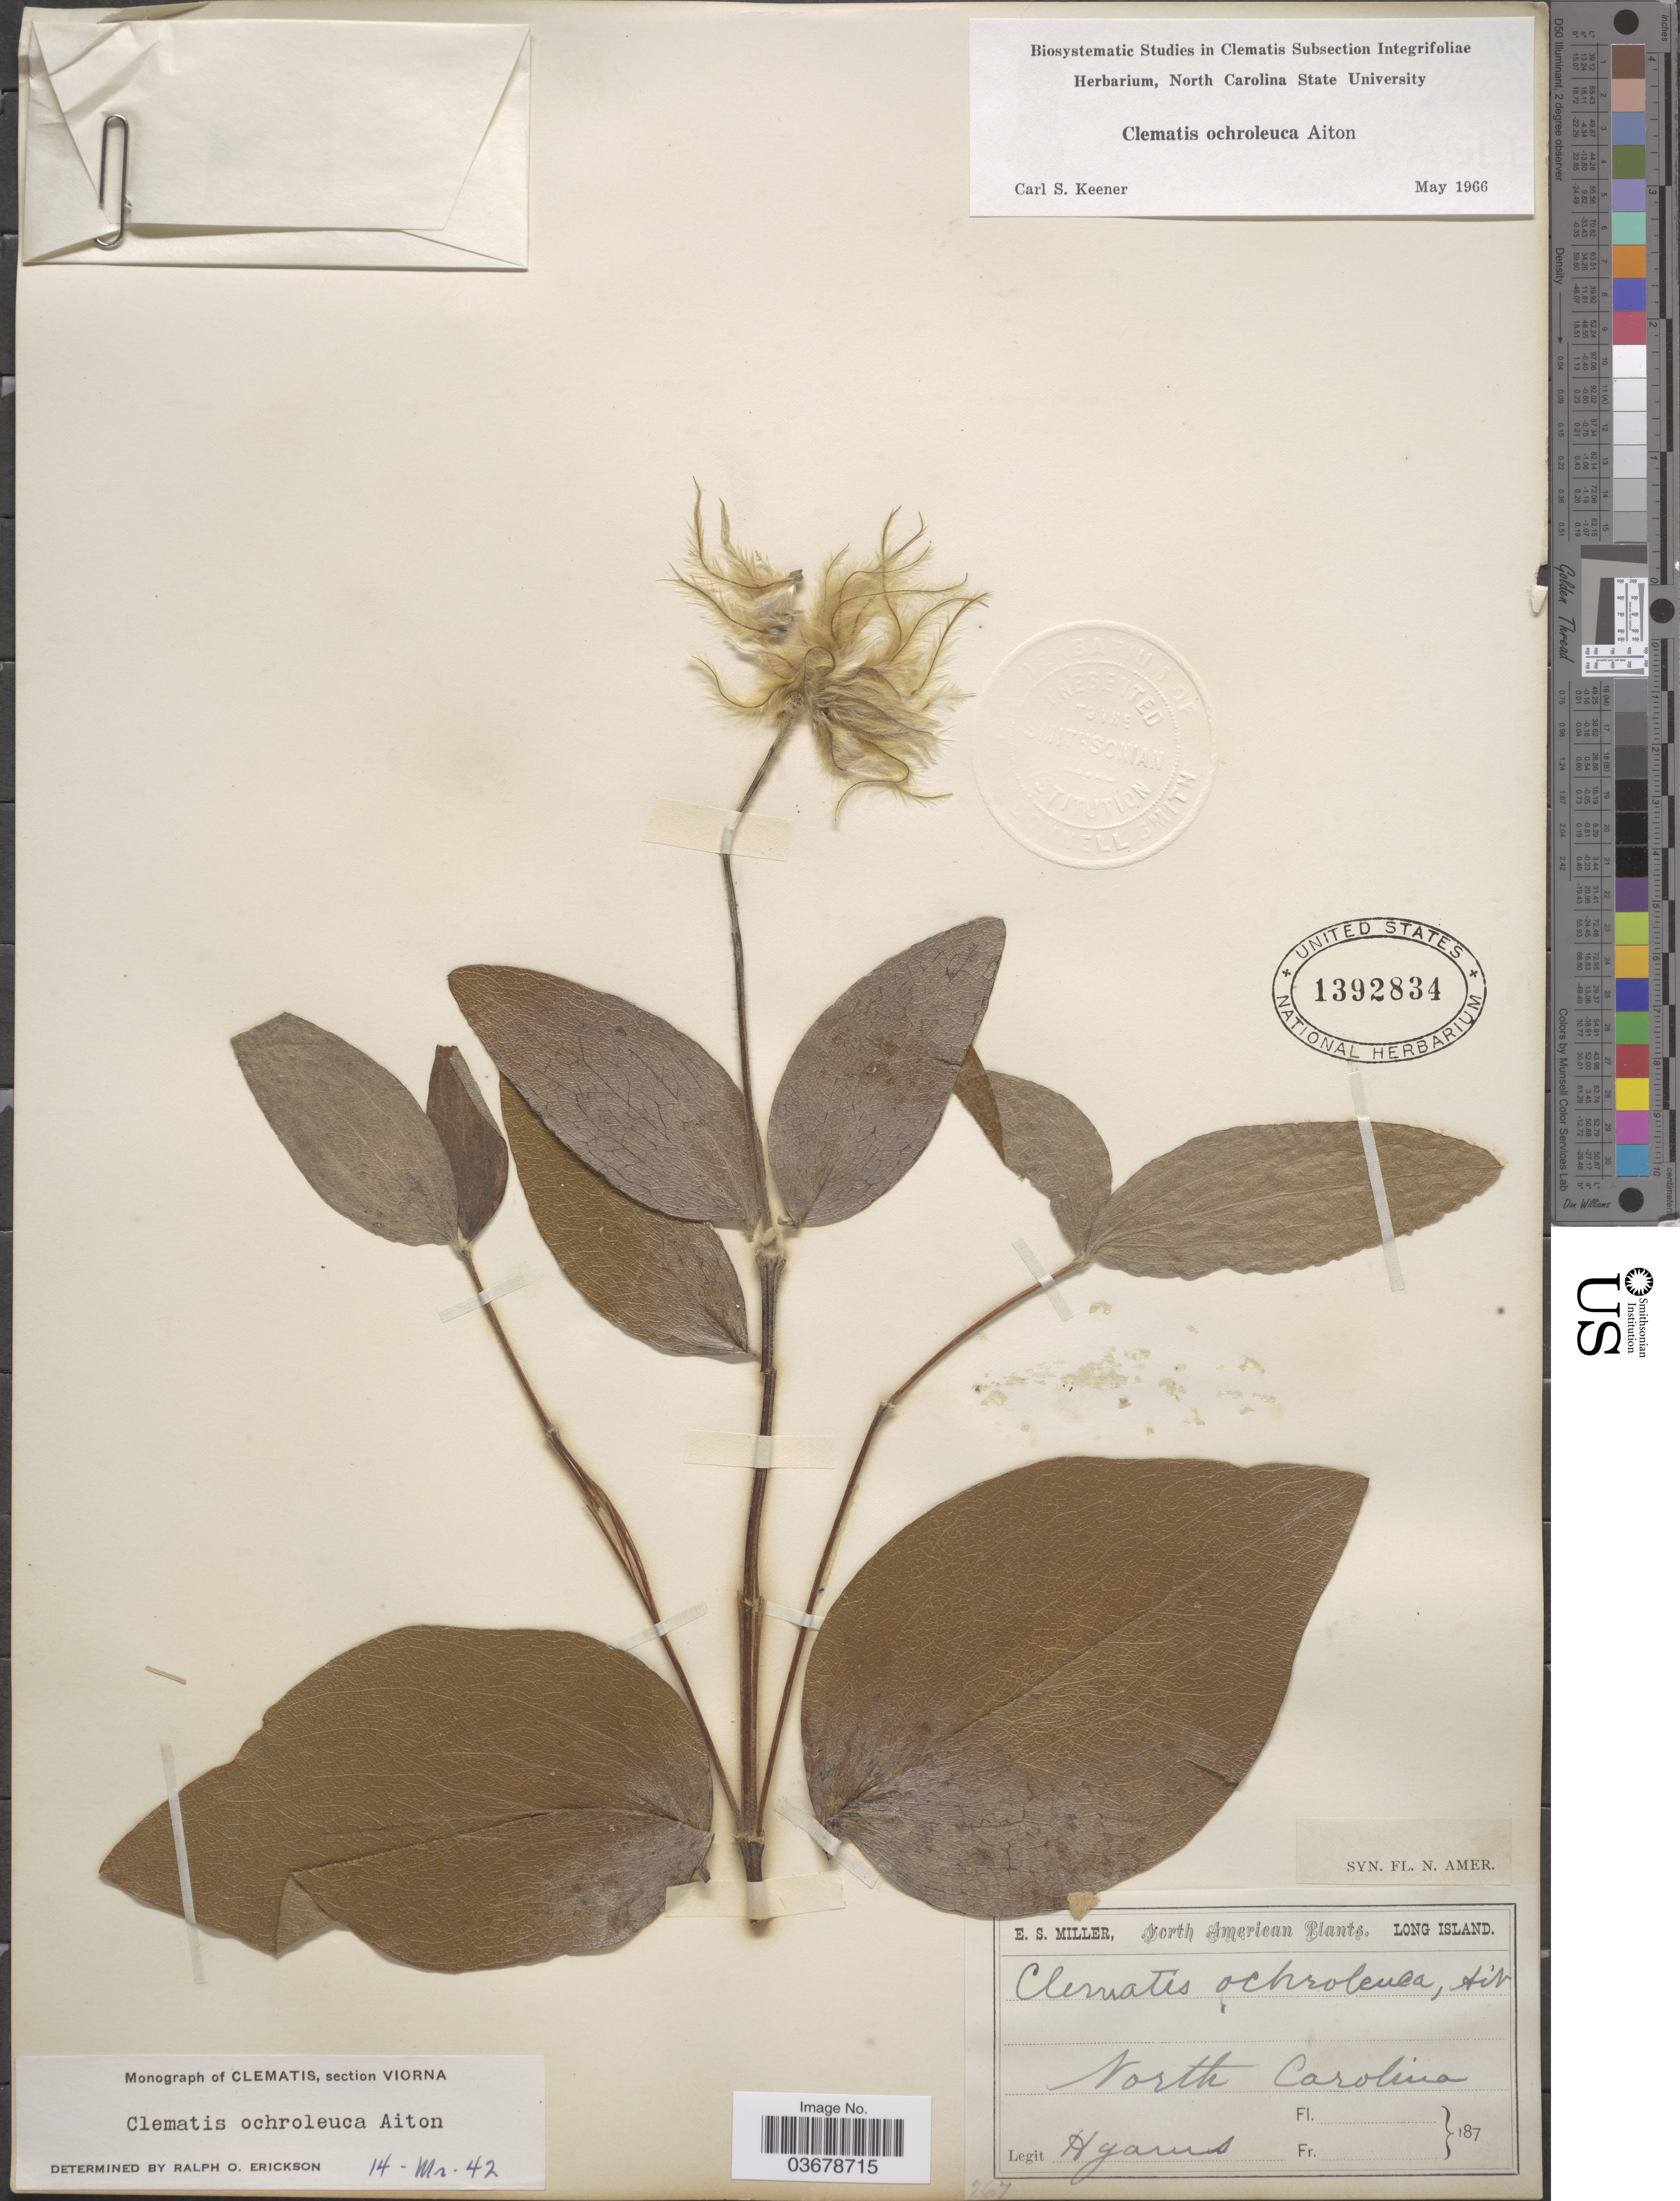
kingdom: Plantae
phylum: Tracheophyta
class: Magnoliopsida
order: Ranunculales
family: Ranunculaceae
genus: Clematis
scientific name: Clematis viorna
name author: L.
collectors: -. Hyams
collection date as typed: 187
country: United States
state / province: North Carolina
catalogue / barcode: US 1392834